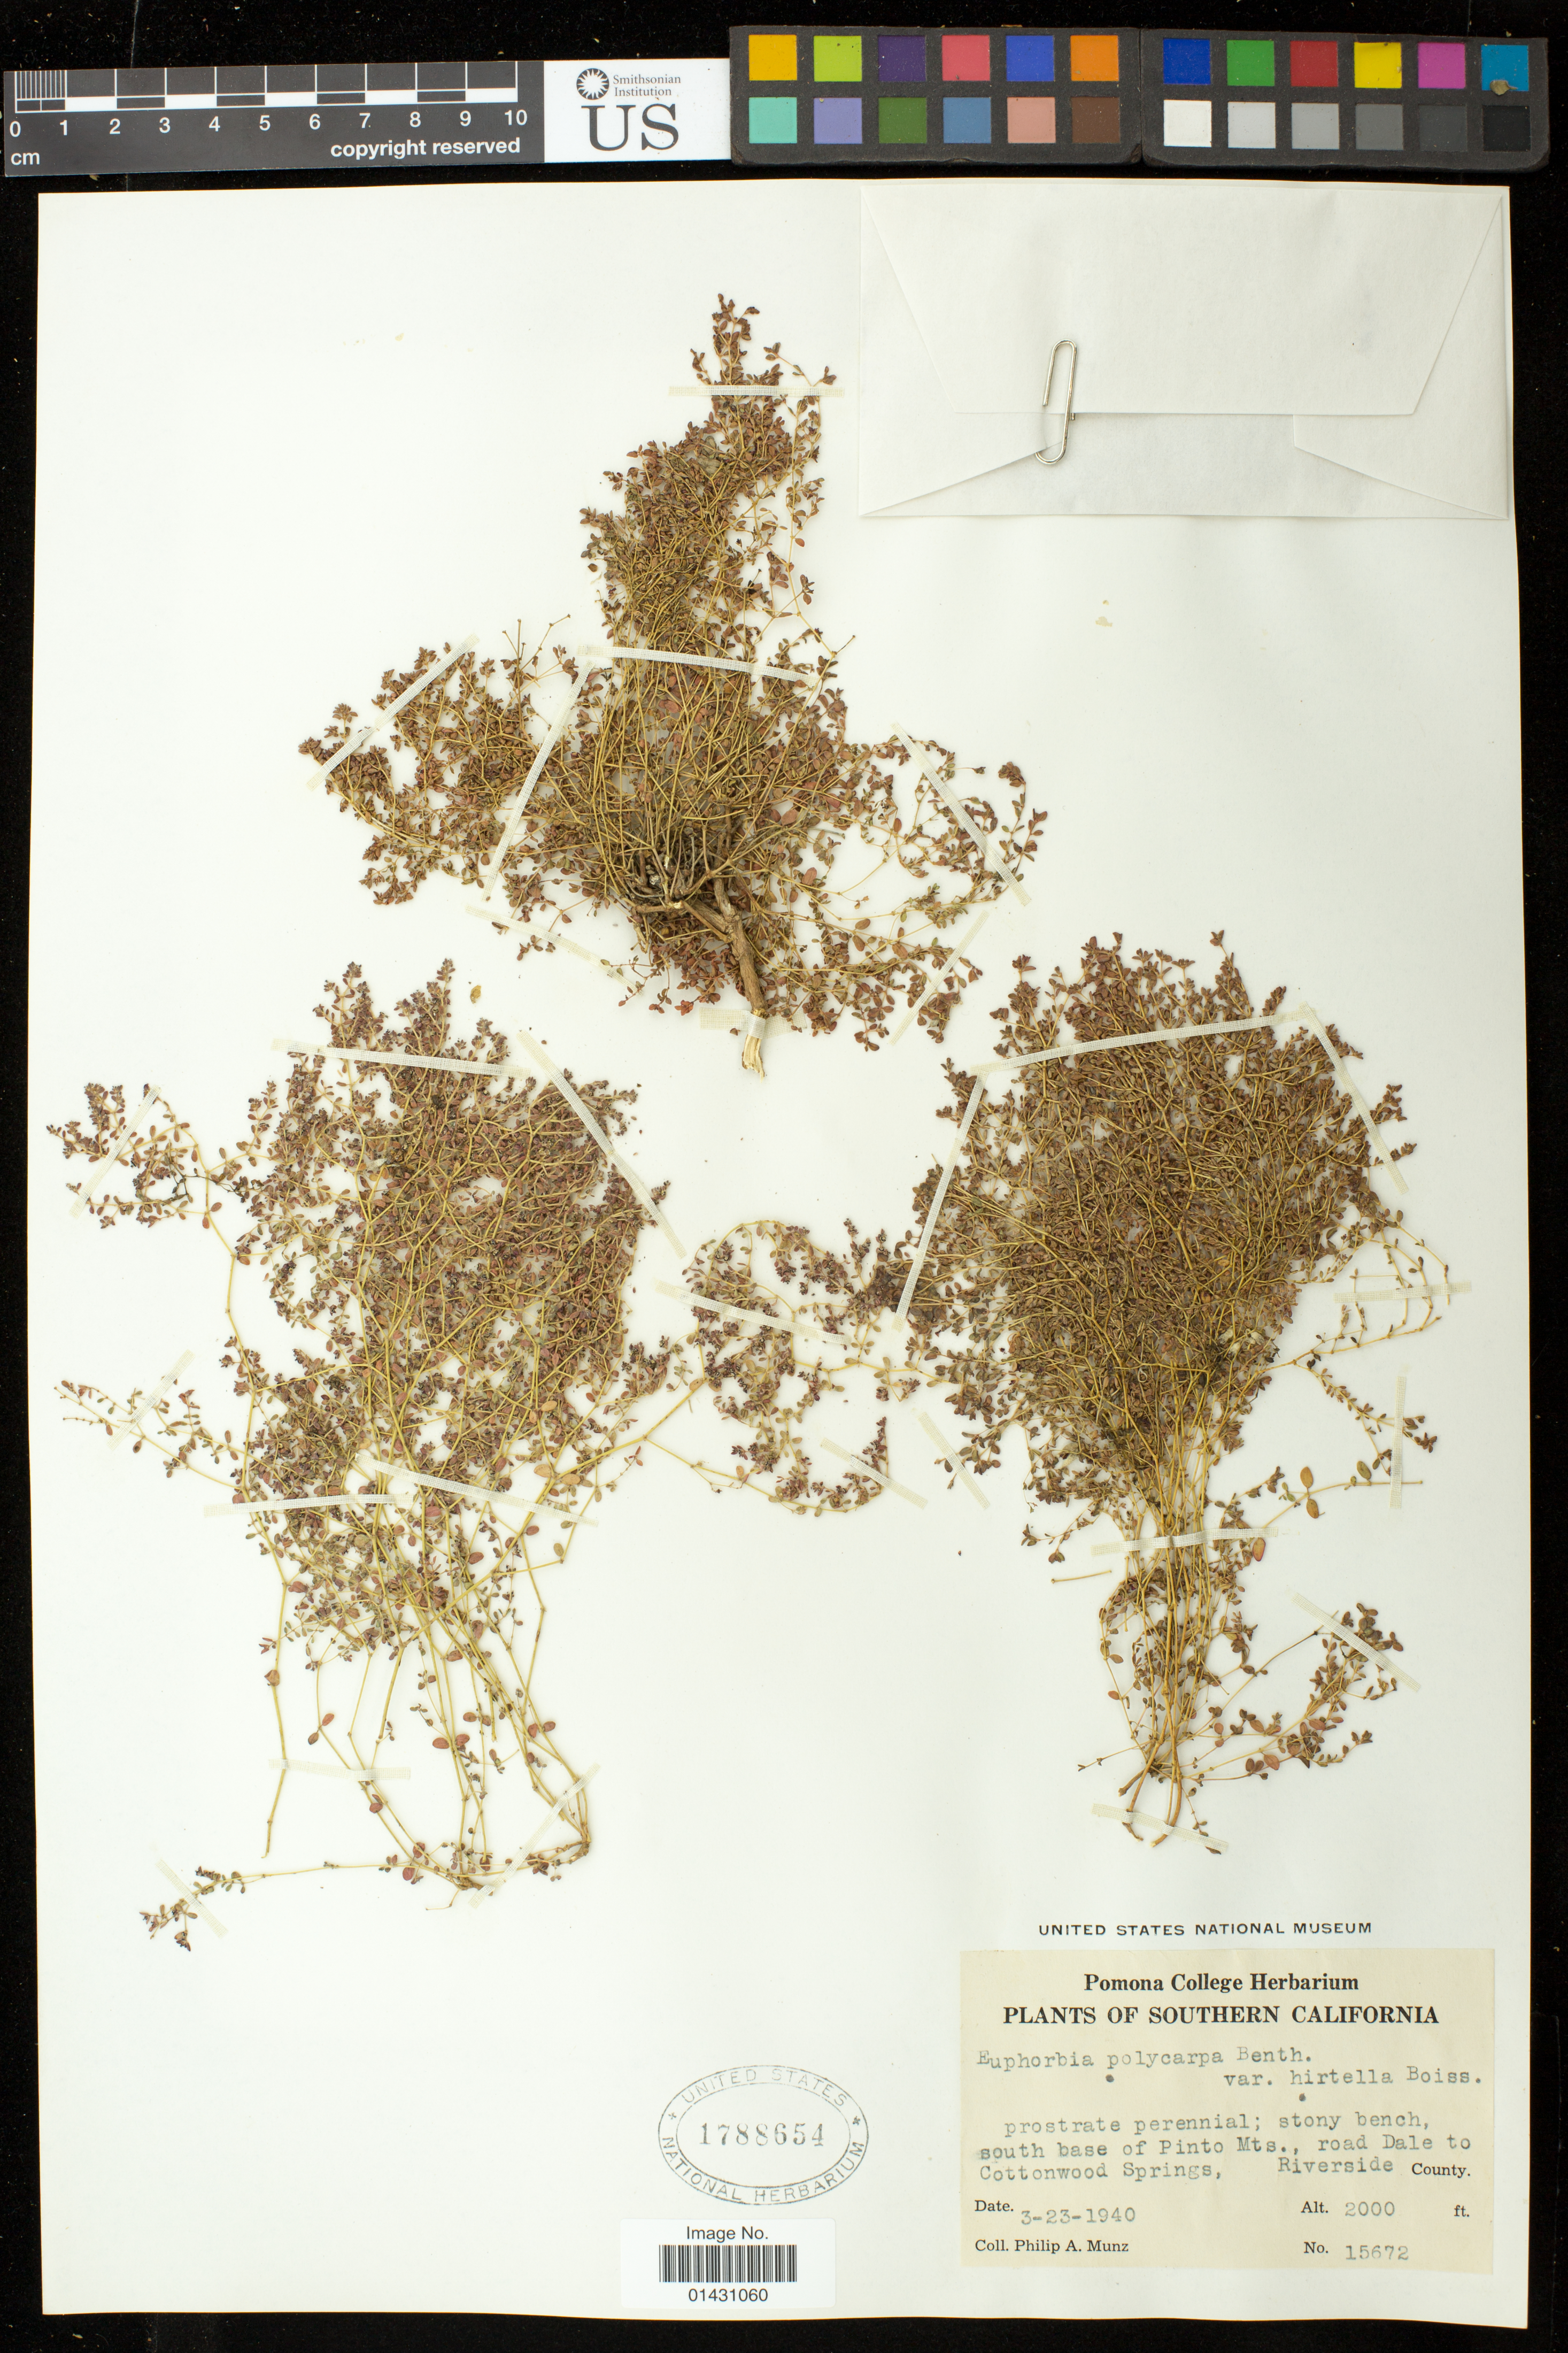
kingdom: Plantae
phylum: Tracheophyta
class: Magnoliopsida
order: Malpighiales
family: Euphorbiaceae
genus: Euphorbia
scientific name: Euphorbia polycarpa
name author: Benth.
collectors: P. A. Munz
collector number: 15672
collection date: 1940-03-23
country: United States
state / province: California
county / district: Riverside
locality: south base of Pinto Mts., road Dale to Cottonwood Springs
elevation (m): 610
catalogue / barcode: US 1788654